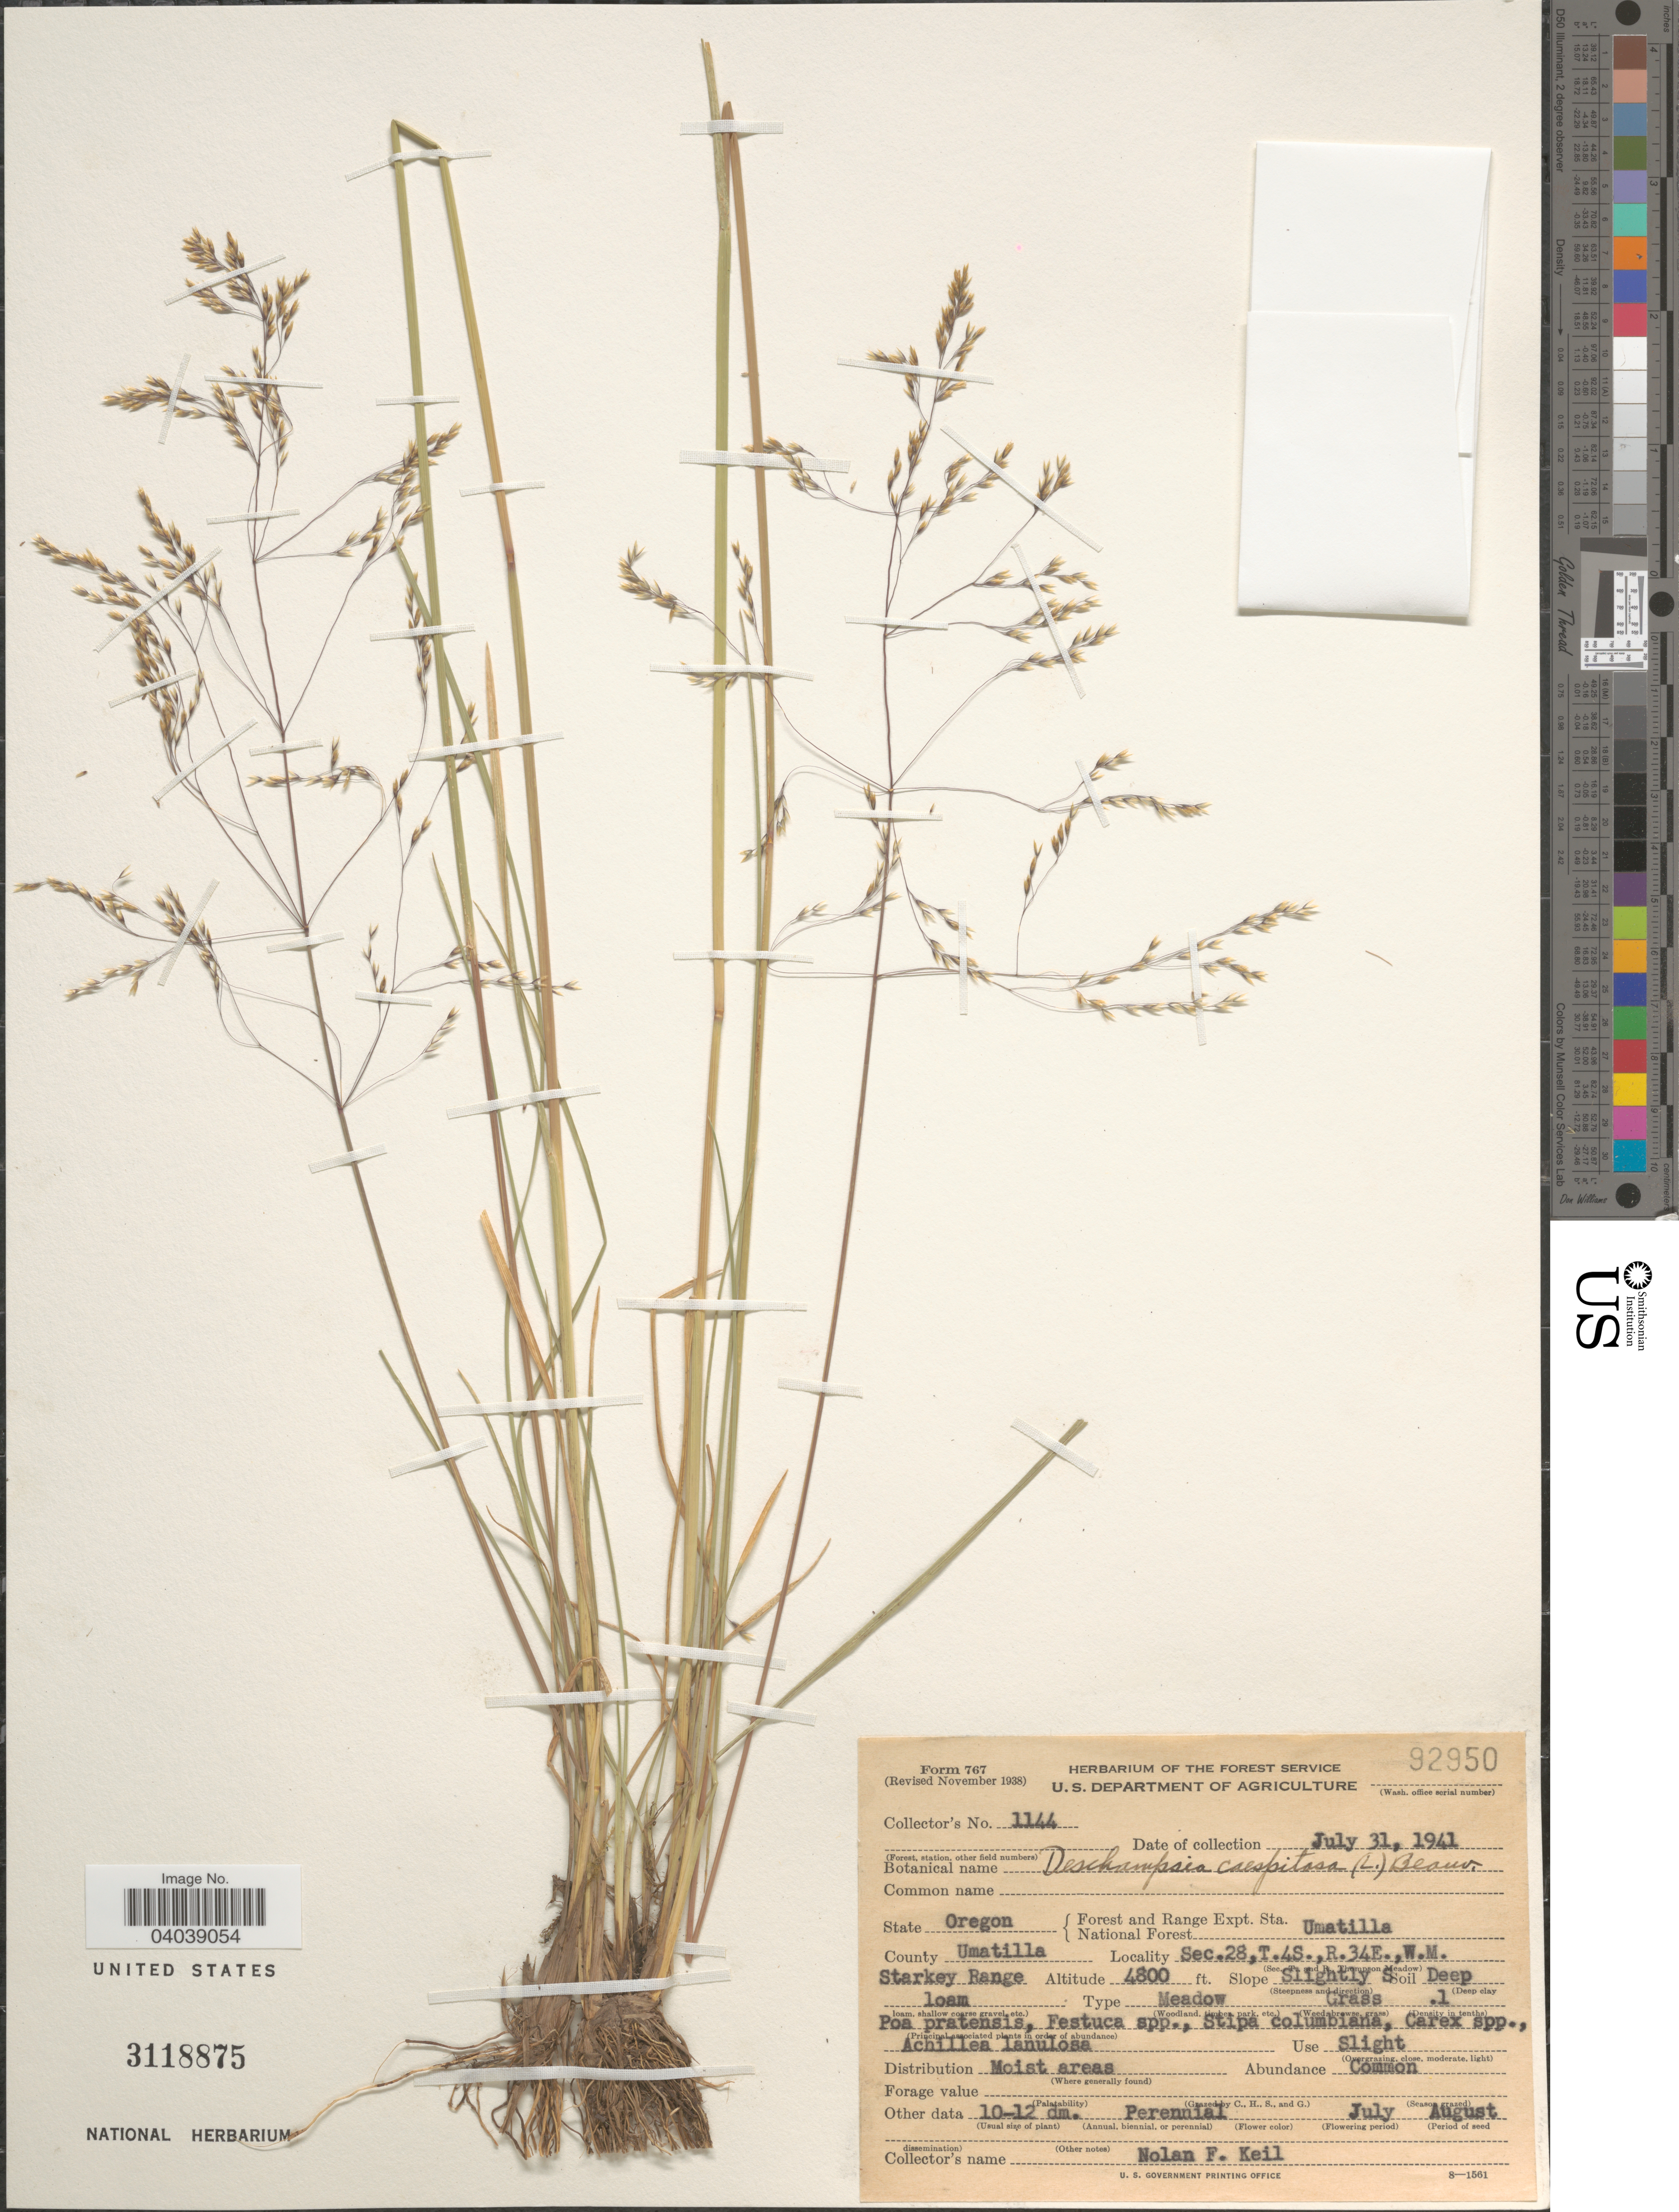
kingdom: Plantae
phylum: Tracheophyta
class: Liliopsida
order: Poales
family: Poaceae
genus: Deschampsia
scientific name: Deschampsia cespitosa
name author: (L.) P. Beauv.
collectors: N. Keil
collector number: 1144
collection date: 1941-07-31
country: United States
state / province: Oregon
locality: Forest and Range Expt. Sta. National Forest Umatilla. County Umatilla. Sec.28,T.4S.,R.34E.,W.M. Starkey Range. Slope Slightly S.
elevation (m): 1463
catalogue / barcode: US 3118875